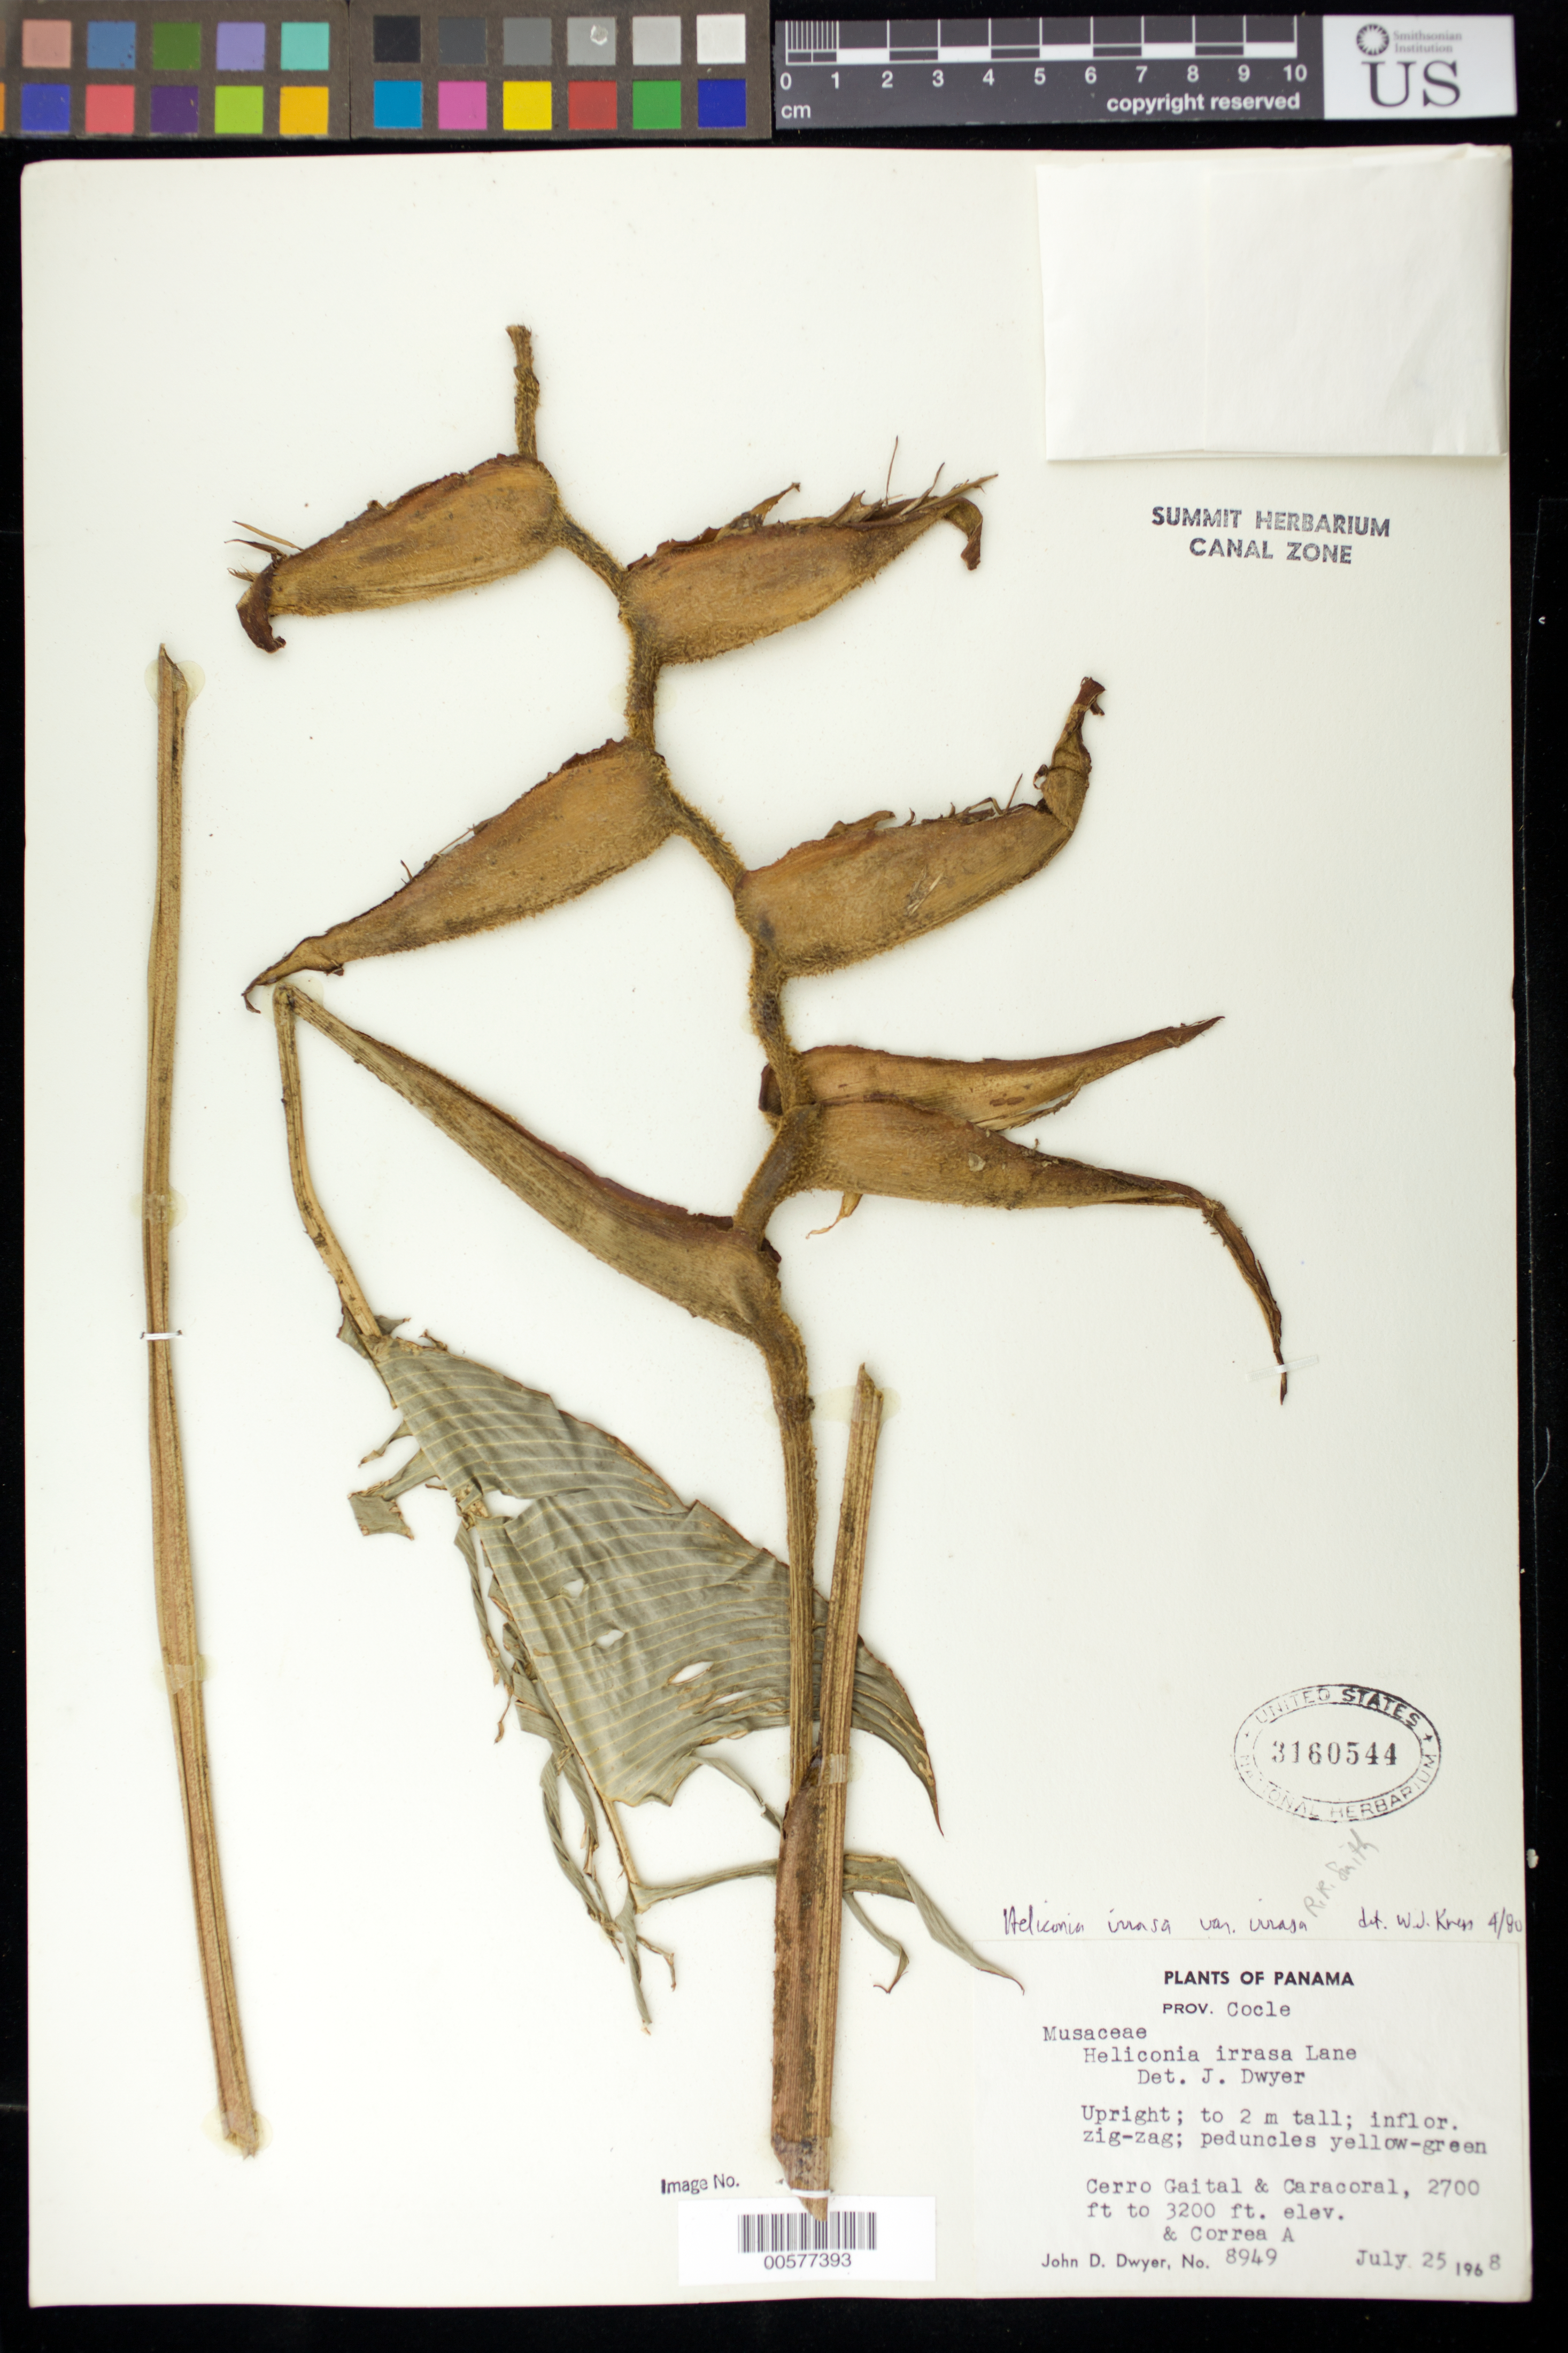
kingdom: Plantae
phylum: Tracheophyta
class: Liliopsida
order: Zingiberales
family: Heliconiaceae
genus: Heliconia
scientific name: Heliconia irrasa subsp. irrasa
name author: Lane ex R.R. Sm.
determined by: Kress, W. J., (US), Smithsonian Institution - National Museum of Natural History (UNITED STATES)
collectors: J. D. Dwyer & A. Correa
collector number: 8949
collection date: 1968-07-25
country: Panama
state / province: Coclé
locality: Cerro Gaital and Caracoral.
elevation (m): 823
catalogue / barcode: US 3160544